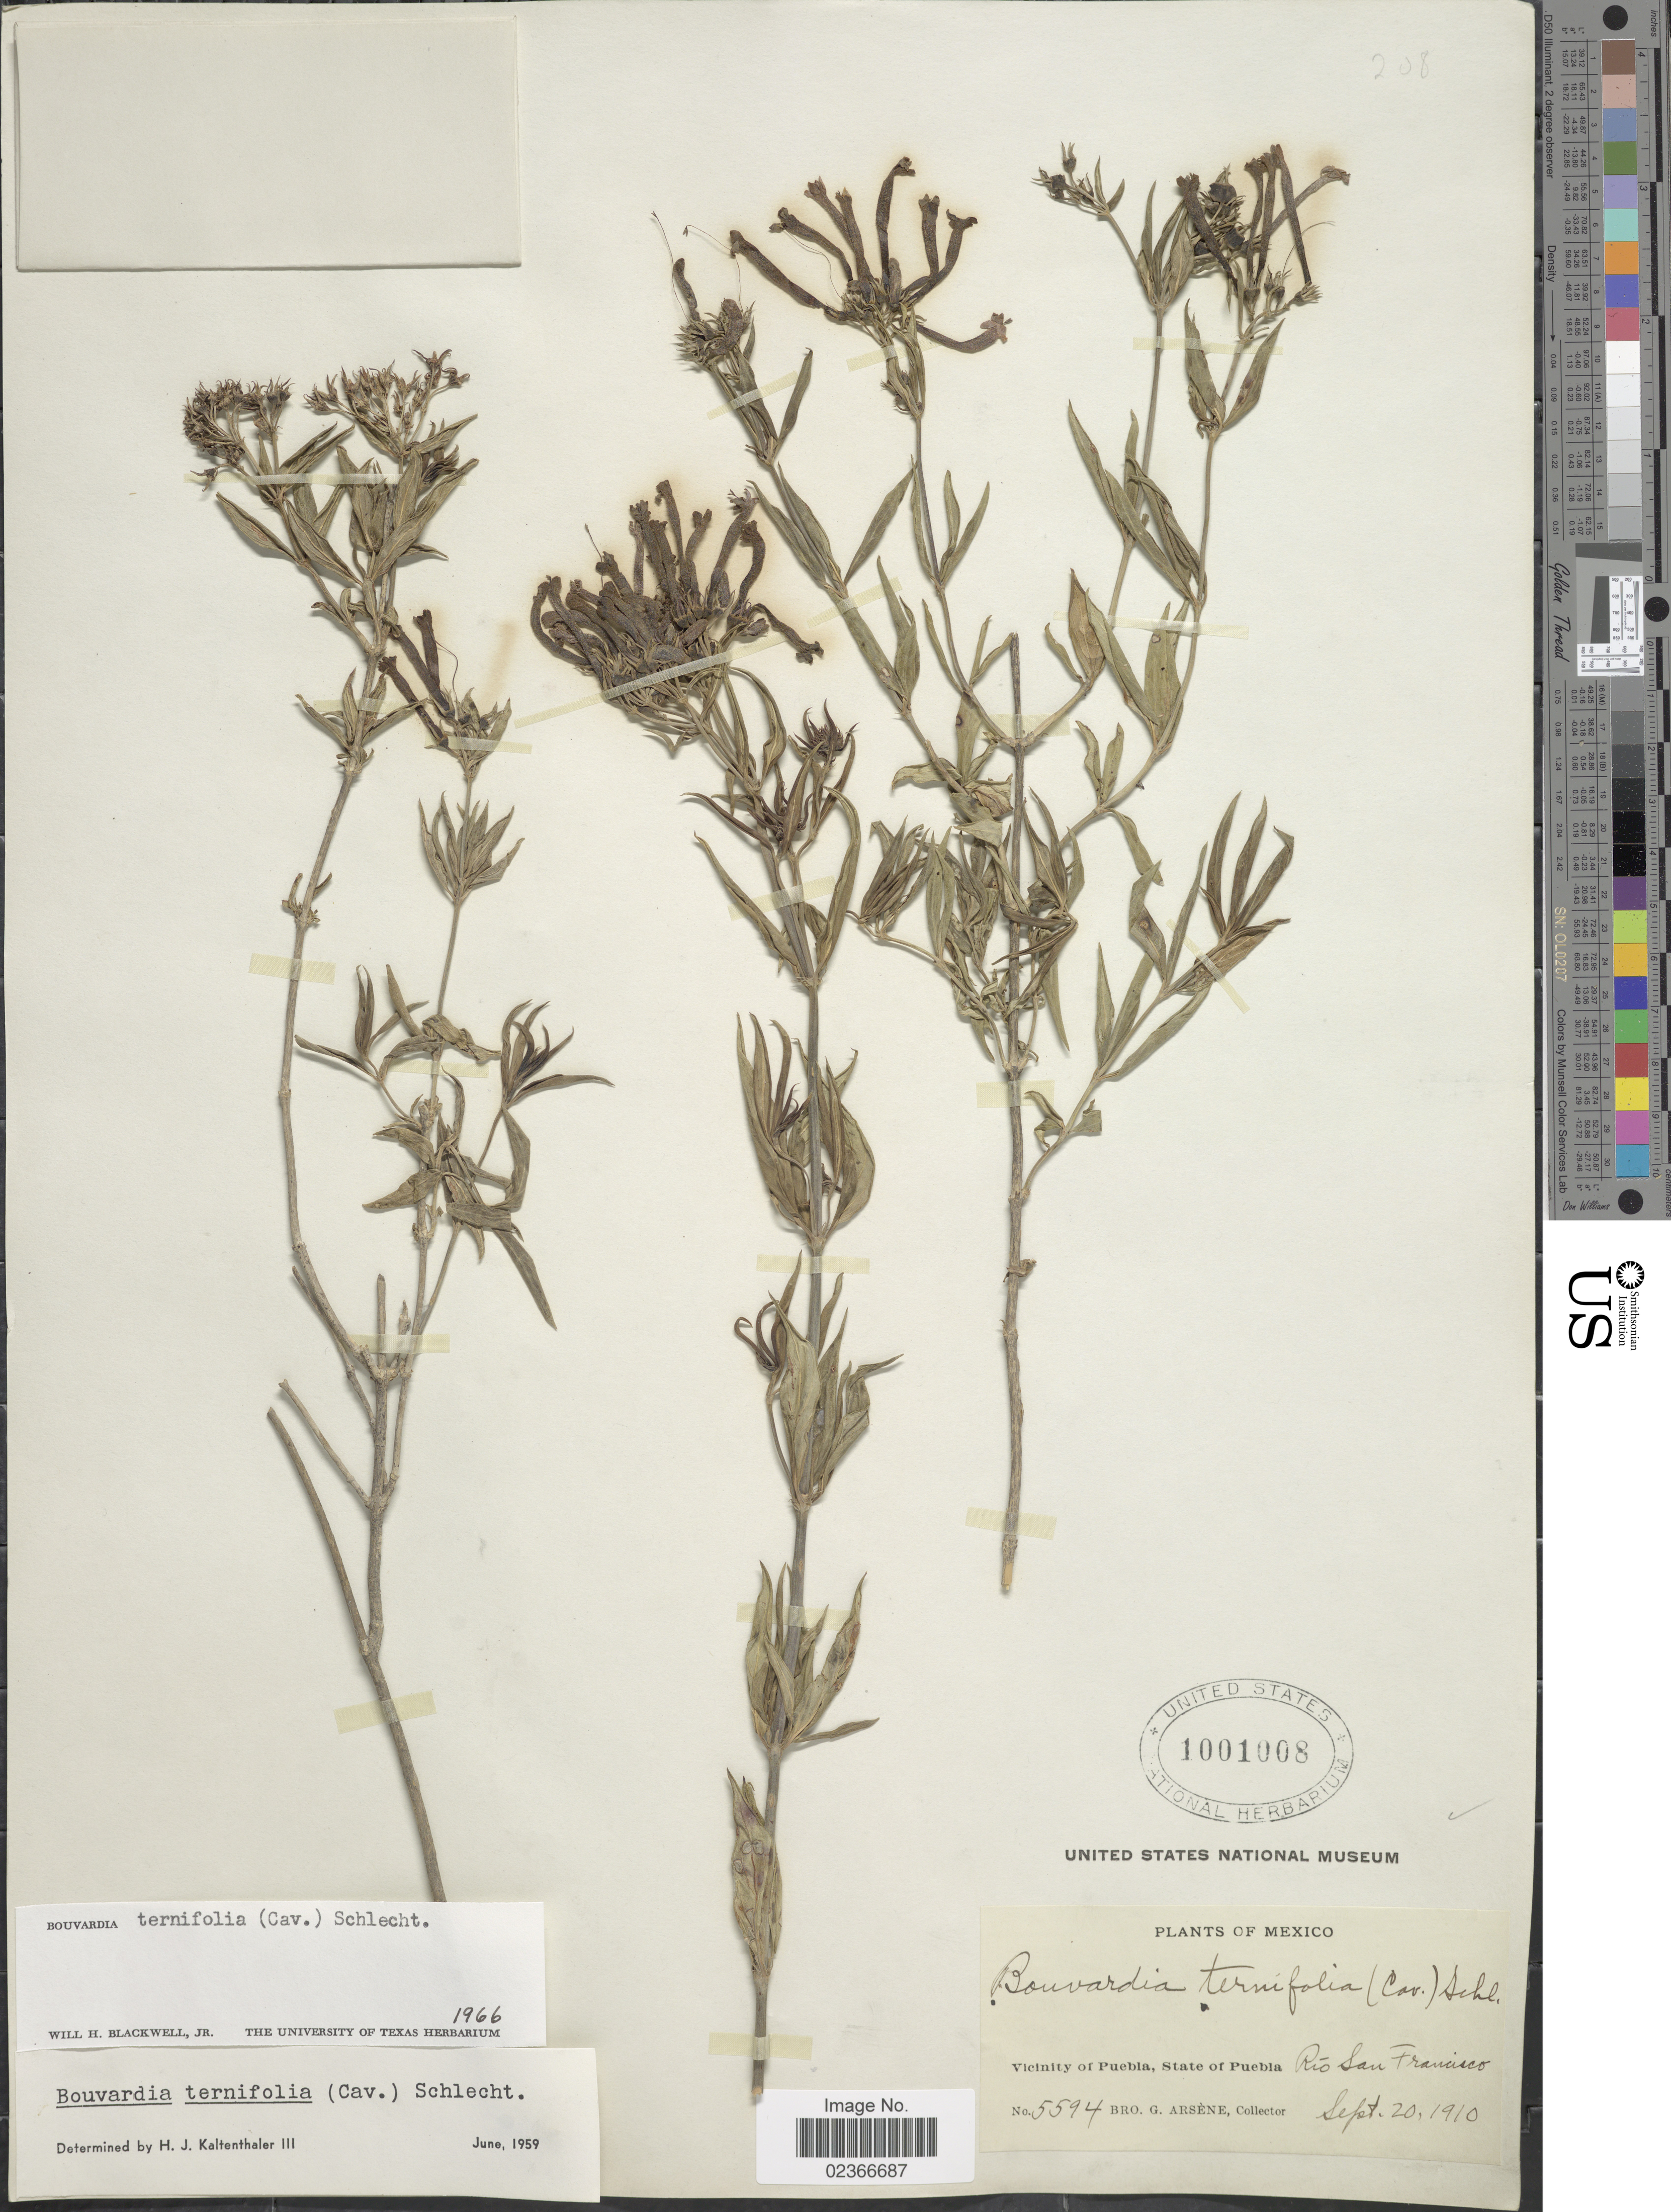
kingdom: Plantae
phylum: Tracheophyta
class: Magnoliopsida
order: Gentianales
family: Rubiaceae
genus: Bouvardia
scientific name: Bouvardia ternifolia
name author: (Cav.) Schltdl.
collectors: Bro. G. Arsène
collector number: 5594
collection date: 1910-09-20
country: Mexico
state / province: Puebla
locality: Vicinity of Puebla. Rio San Francisco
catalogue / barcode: US 1001008